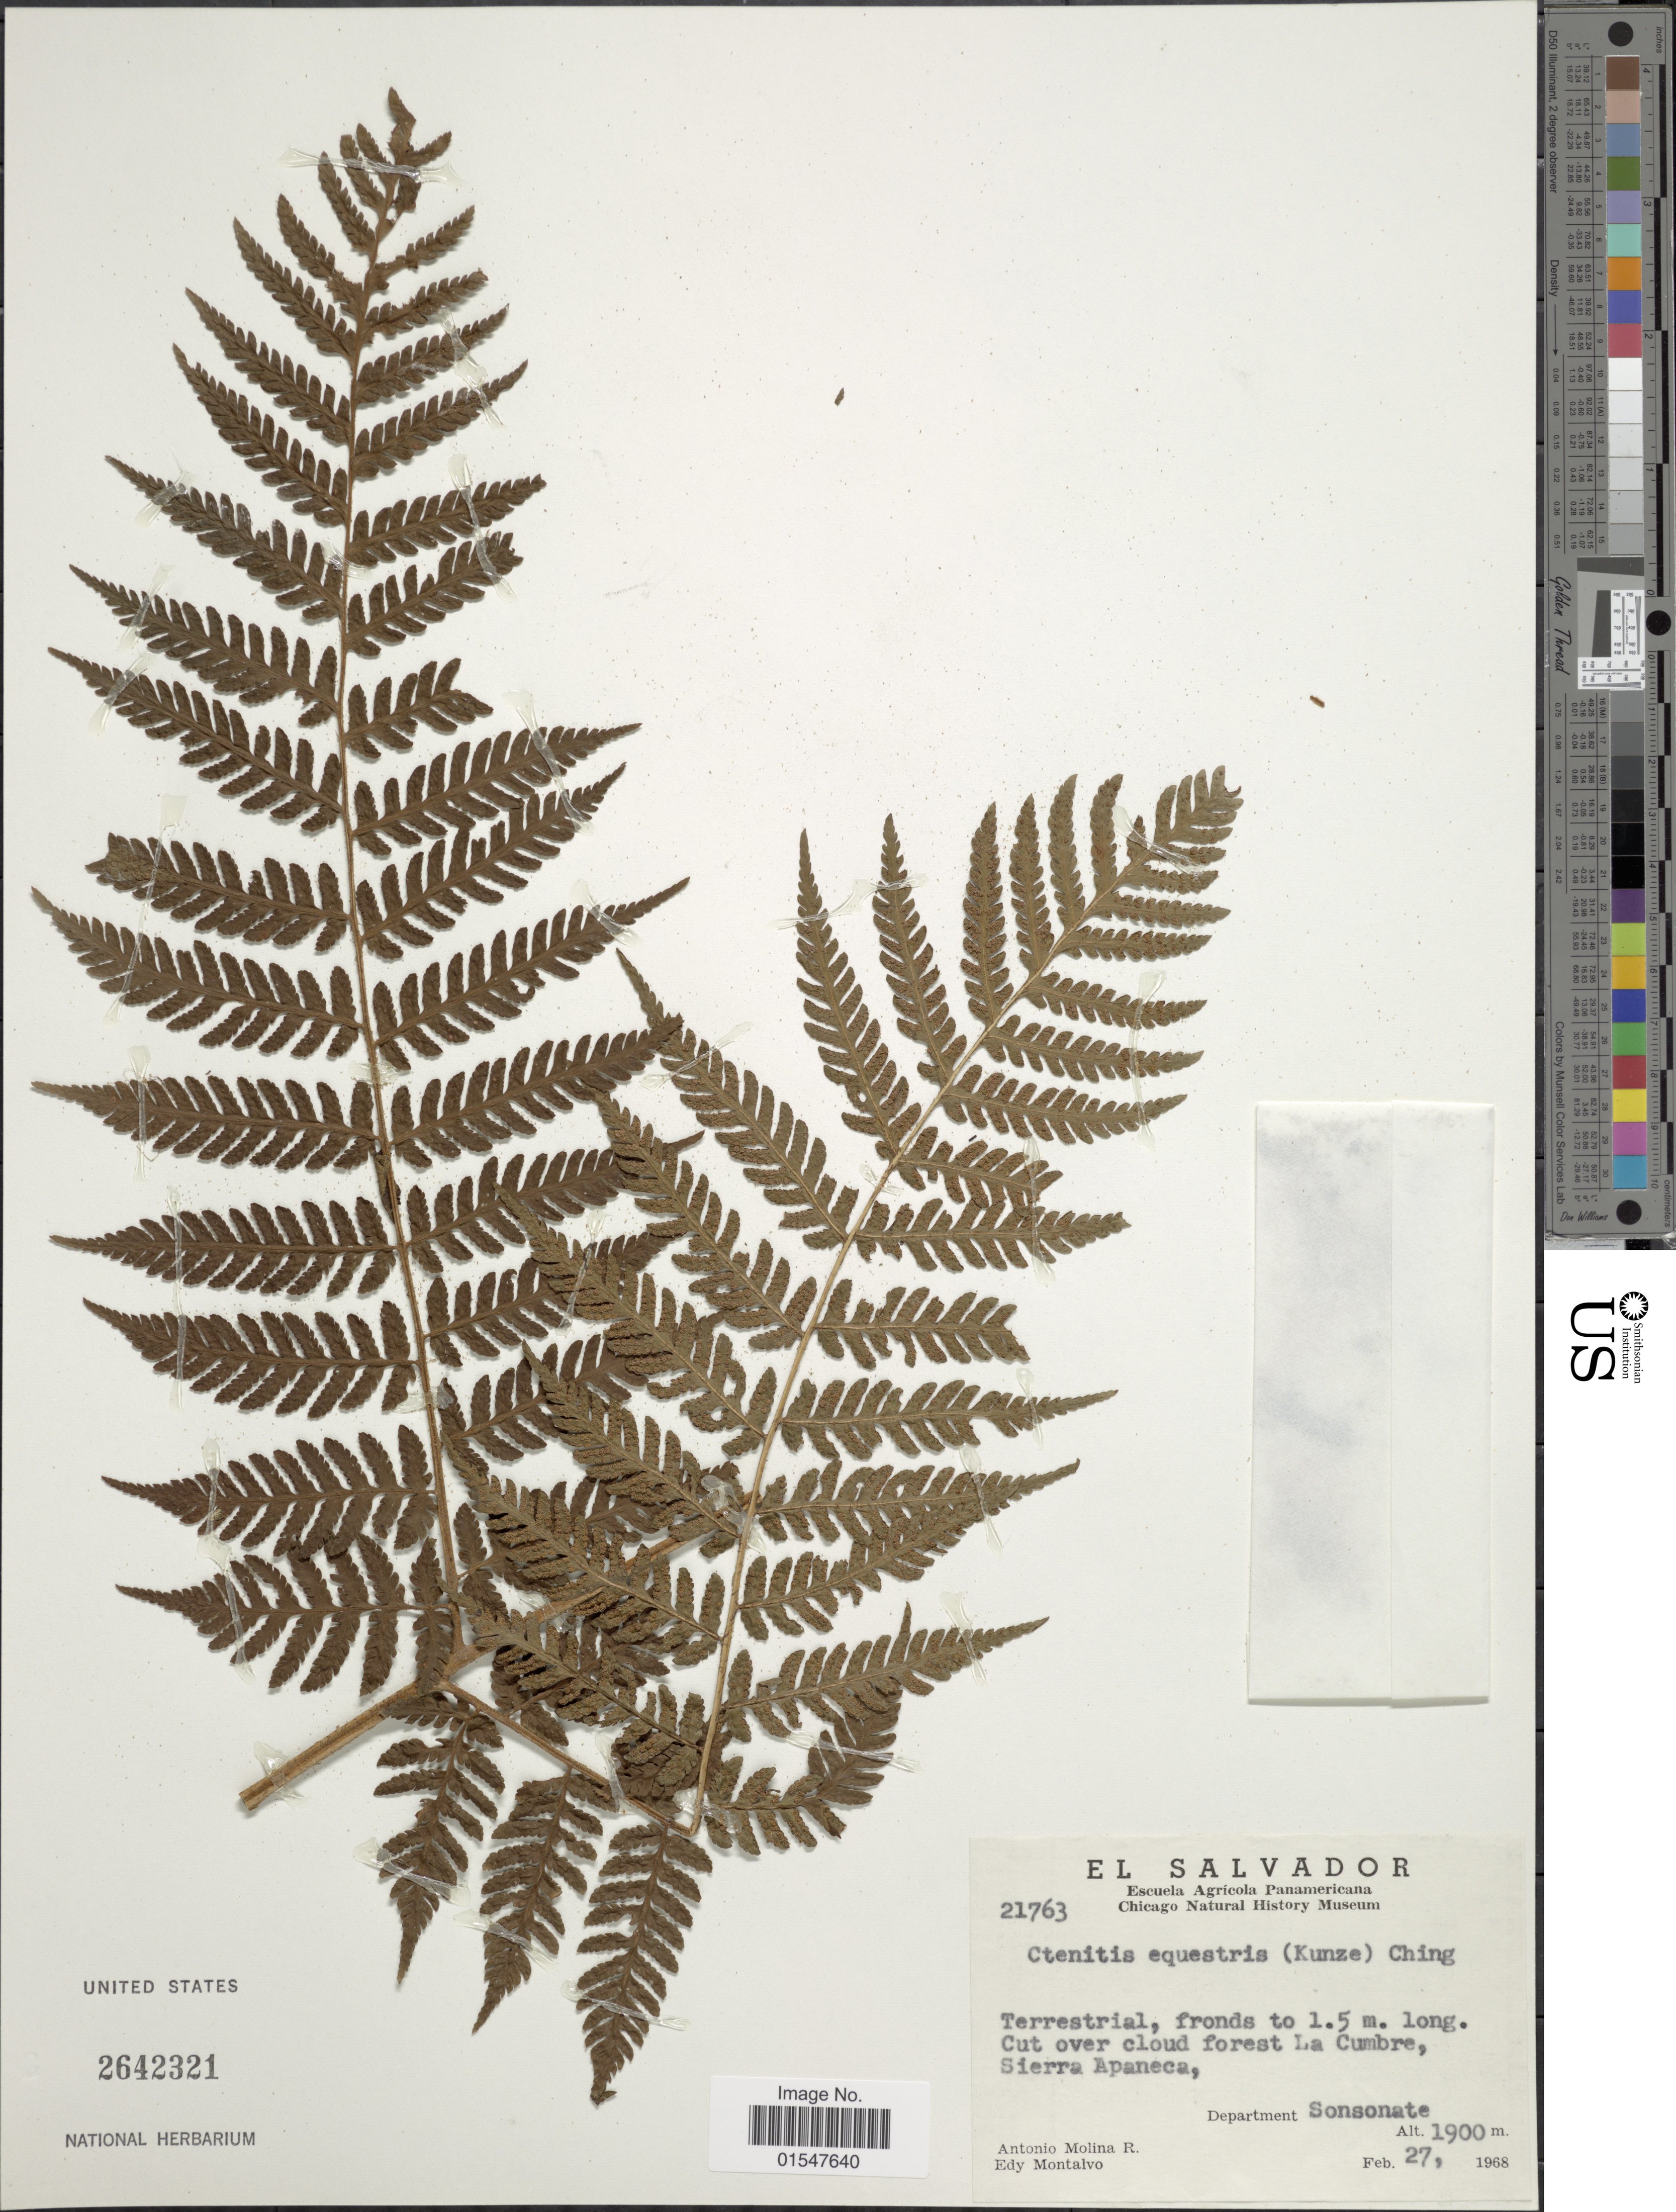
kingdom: Plantae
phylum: Tracheophyta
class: Polypodiopsida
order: Polypodiales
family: Dryopteridaceae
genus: Ctenitis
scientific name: Ctenitis equestris var. equestris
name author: (Kunze) Ching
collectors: A. R. Molina & E. A. Montalvo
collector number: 21763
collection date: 1968-02-27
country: El Salvador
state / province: Sonsonate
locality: Cut over forest La Cumbre, Sierra Apaneca, Department Sonsonate.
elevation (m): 1900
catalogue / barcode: US 2642321